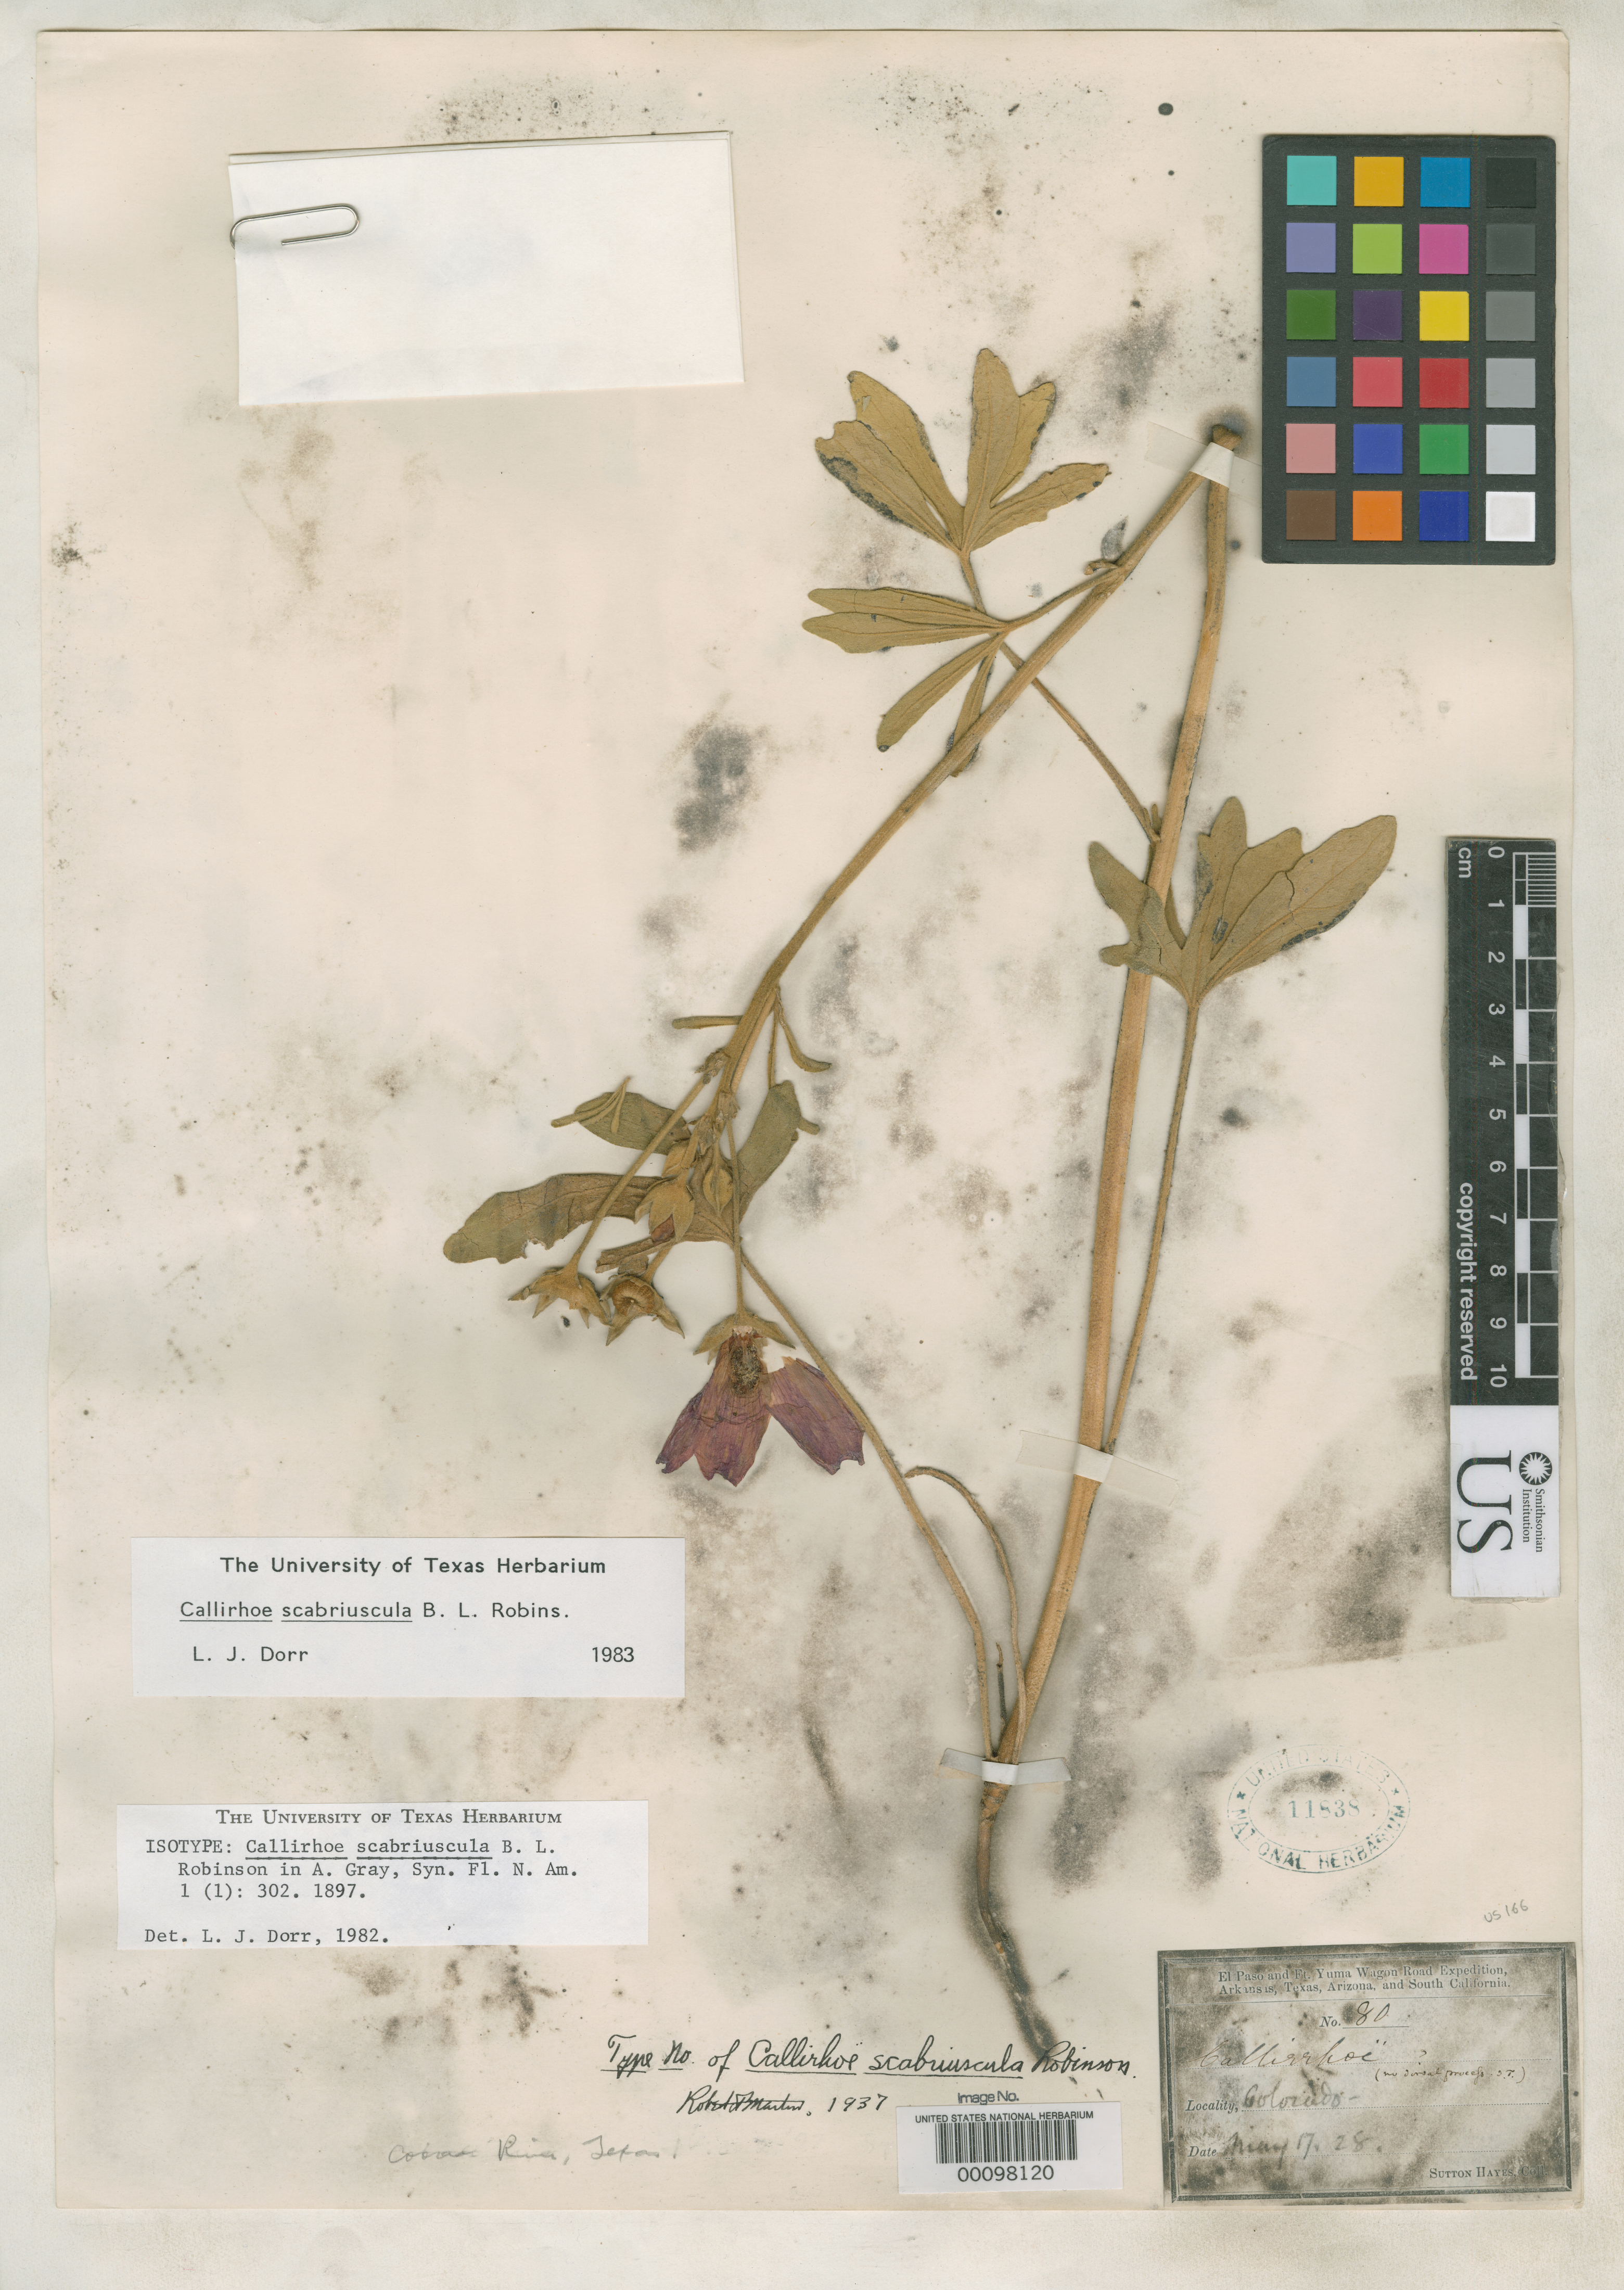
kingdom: Plantae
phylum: Tracheophyta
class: Magnoliopsida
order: Malvales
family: Malvaceae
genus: Callirhoe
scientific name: Callirhoe scabriuscula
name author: B.L. Rob. in A. Gray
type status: Isotype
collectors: S. Hayes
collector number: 80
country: United States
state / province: Texas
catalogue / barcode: US 11838